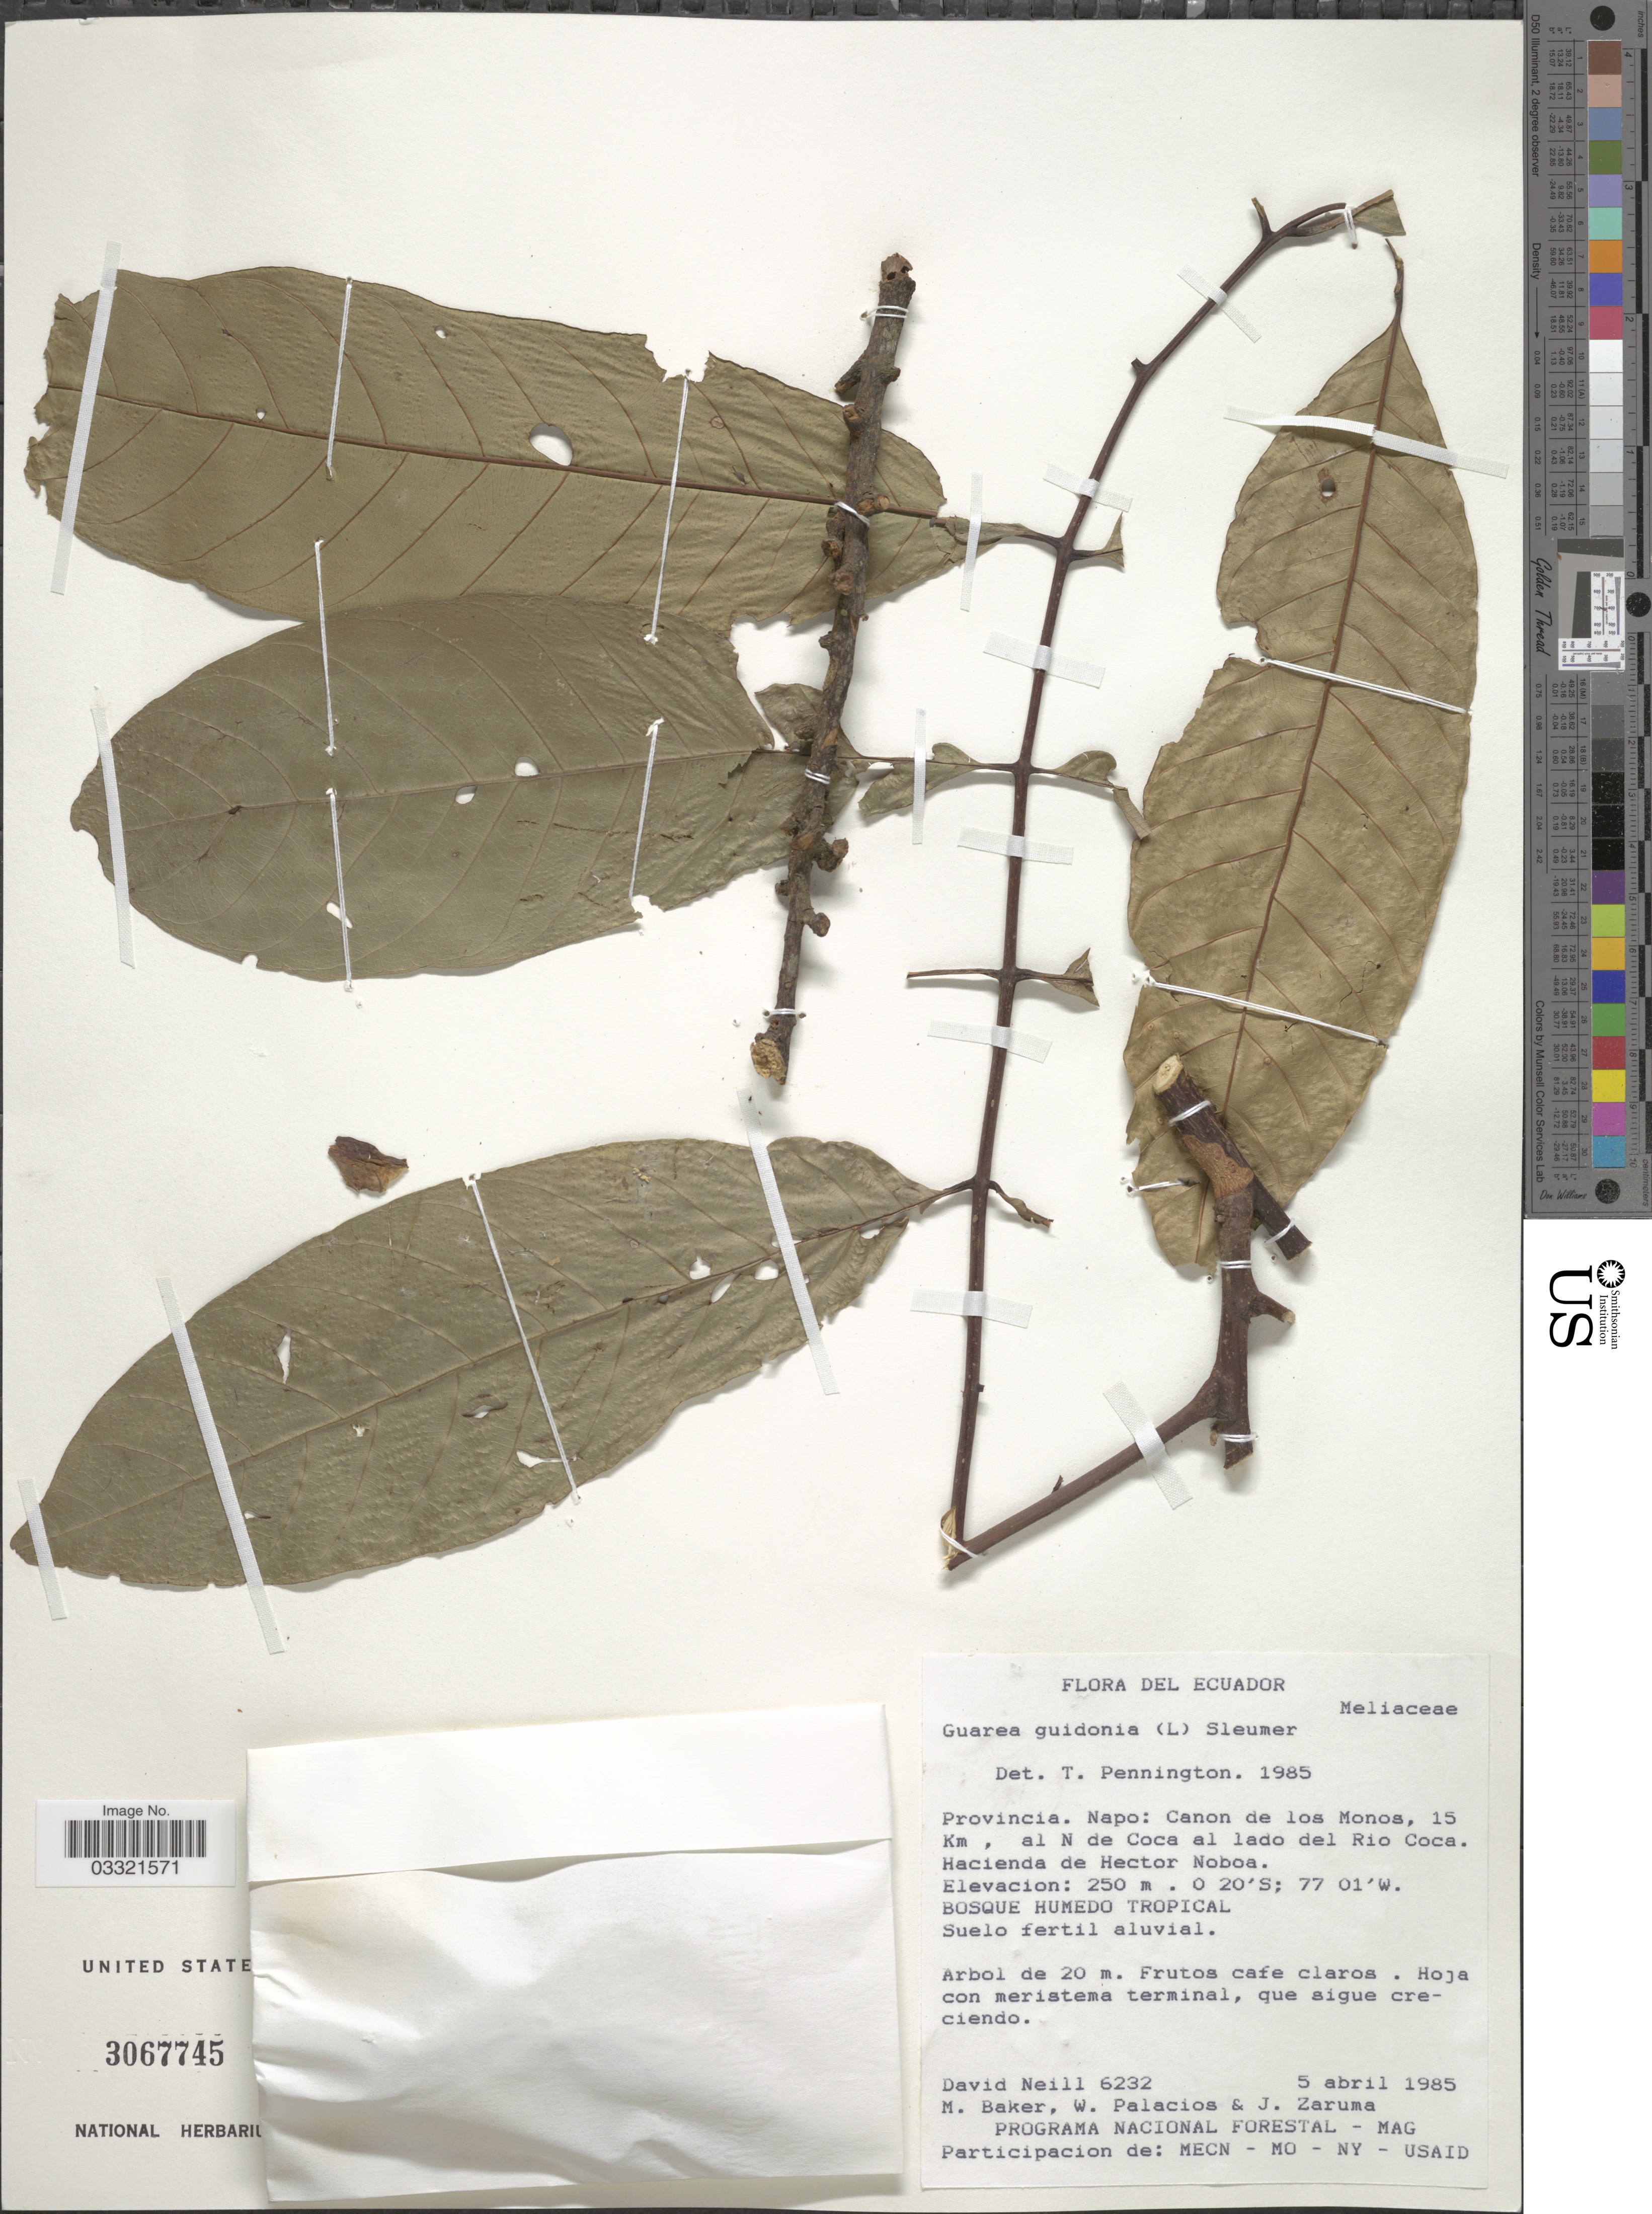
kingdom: Plantae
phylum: Tracheophyta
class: Magnoliopsida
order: Sapindales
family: Meliaceae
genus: Guarea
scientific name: Guarea guidonia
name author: (L.) Sleumer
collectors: D. Neill, M. Baker, W. Palacios & J. Zaruma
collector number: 6232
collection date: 1985-04-05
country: Ecuador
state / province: Napo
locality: Canon de los Monos, 15 Km, al N de Coca al ladodel Rio Coca. Hacienda de Hector Noboa.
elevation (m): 250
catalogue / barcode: US 3067745